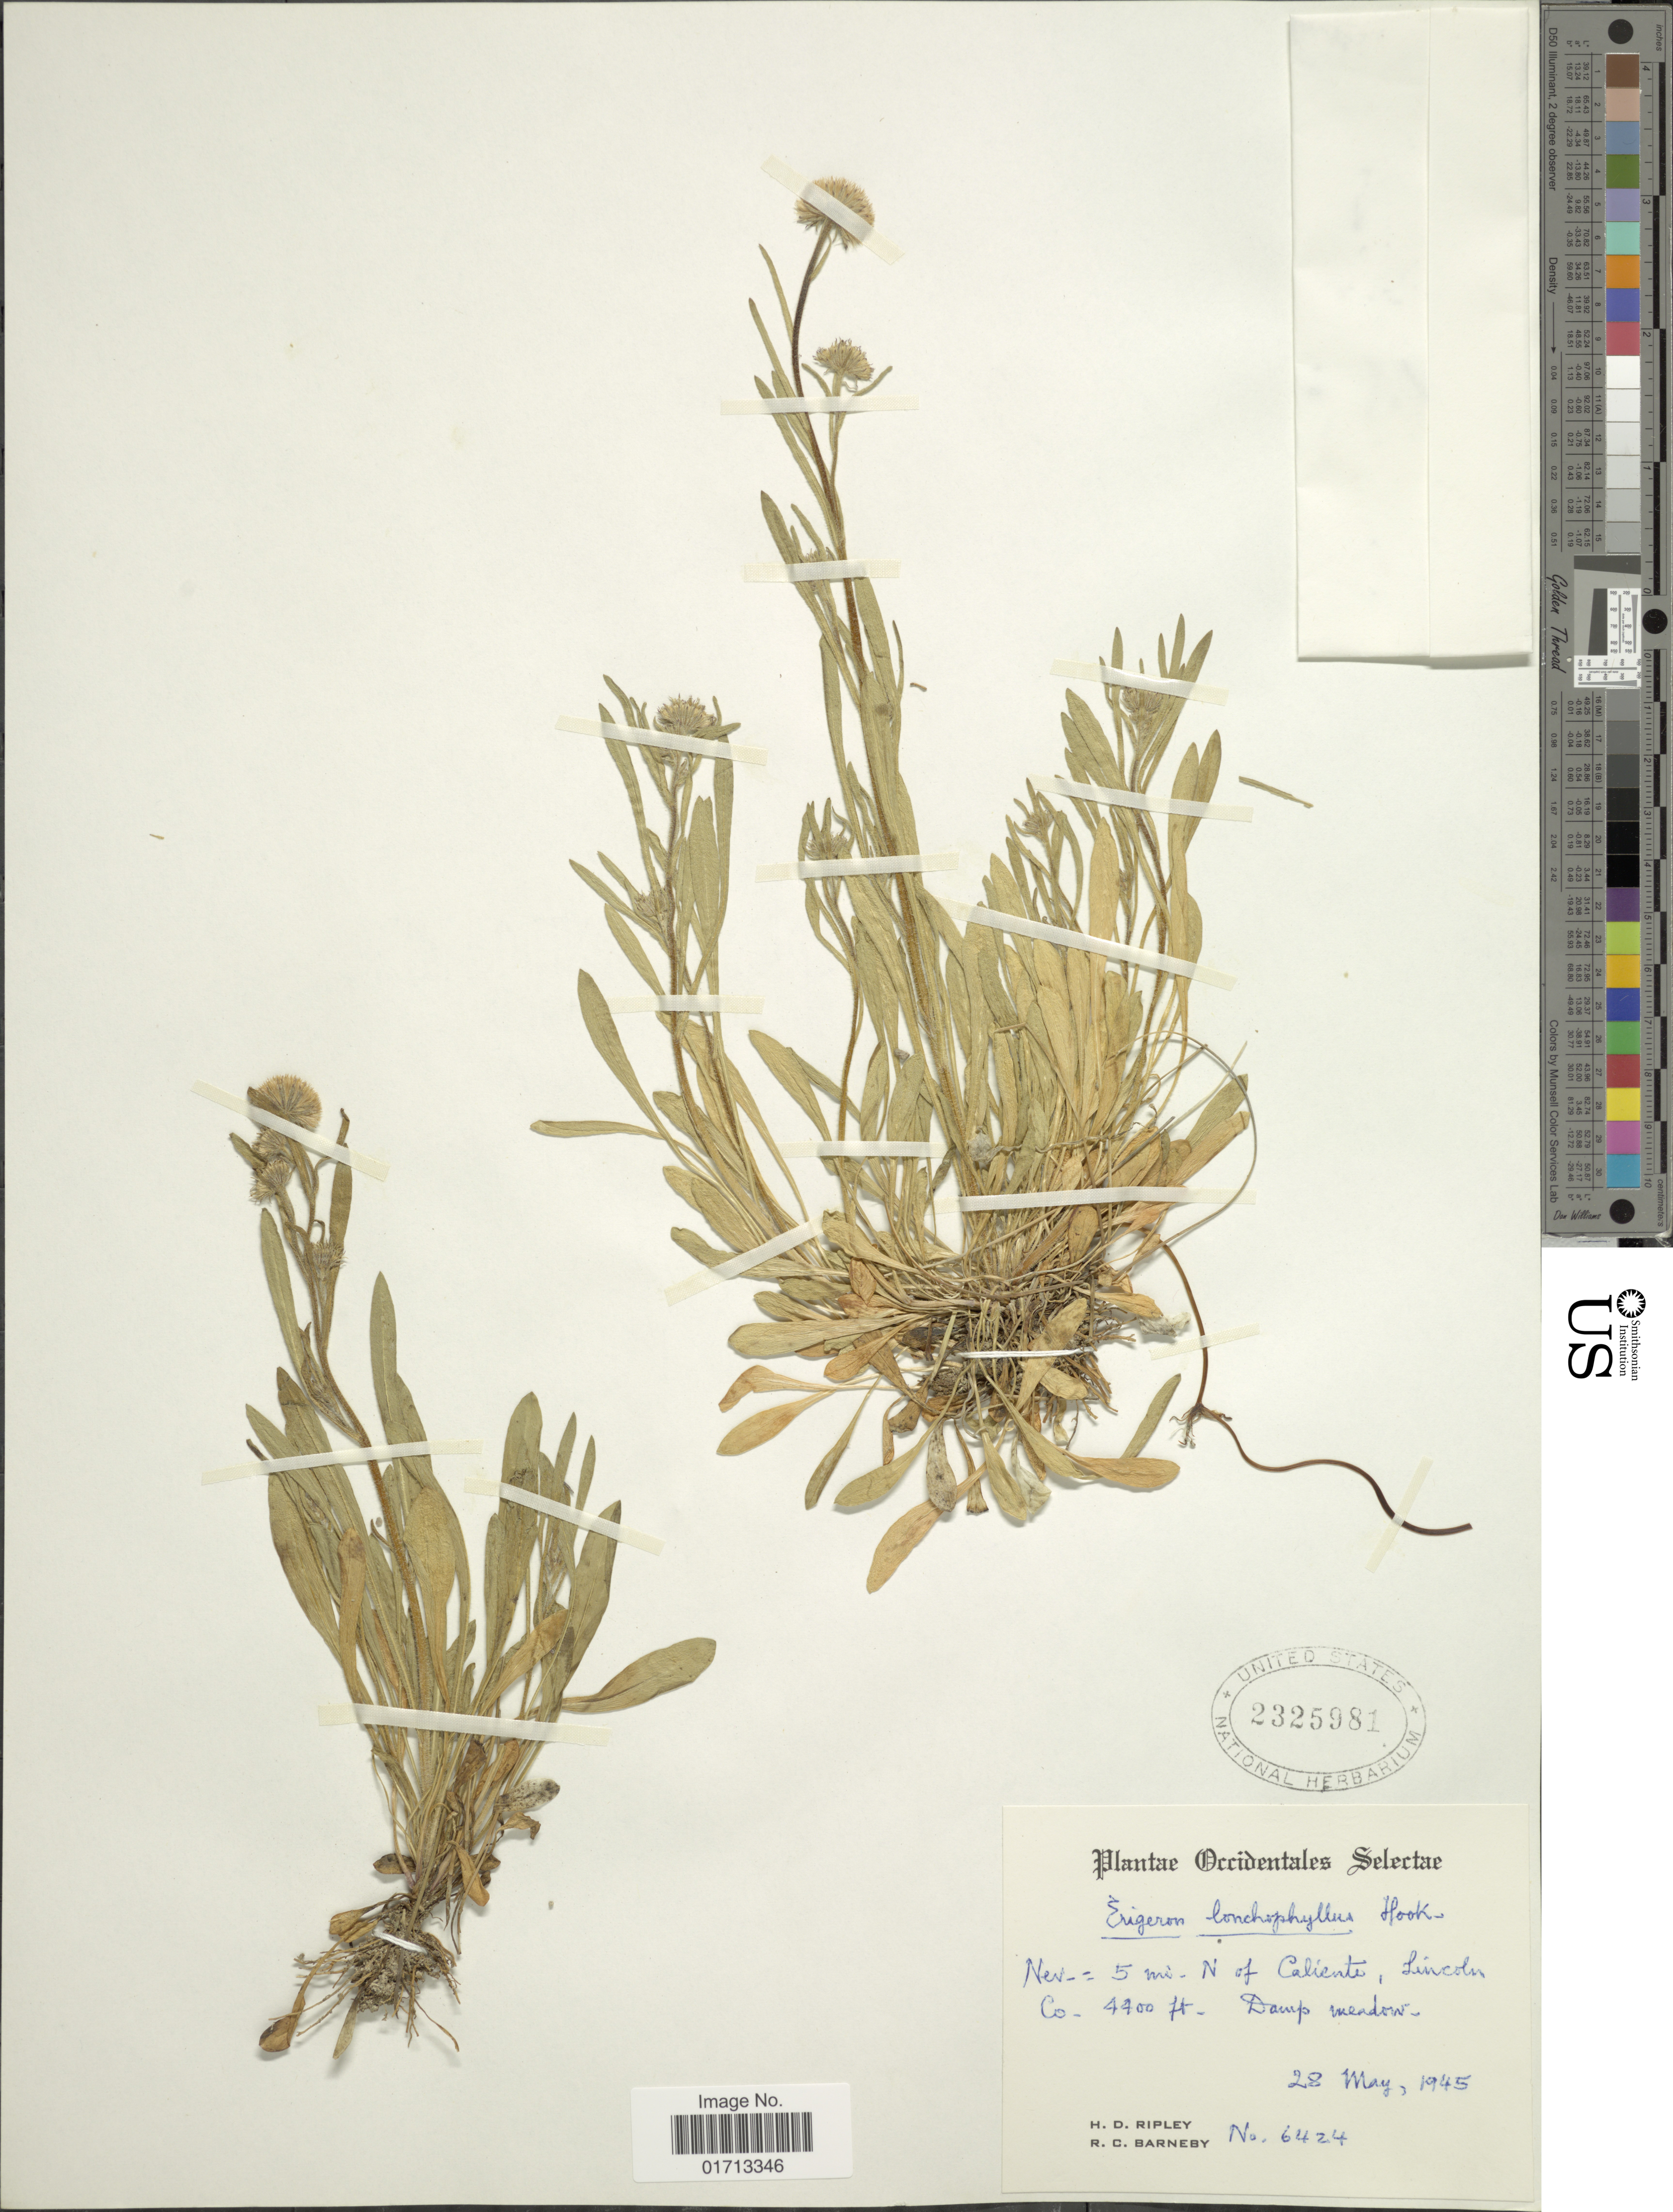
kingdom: Plantae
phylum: Tracheophyta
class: Magnoliopsida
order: Asterales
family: Asteraceae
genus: Erigeron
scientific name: Erigeron lonchophyllus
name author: Hook.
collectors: H. Ripley & R. C. Barneby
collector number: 6424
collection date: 1945-05-28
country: United States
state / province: Nevada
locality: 5 mi. N of Calienta, Lincoln Co.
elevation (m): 1341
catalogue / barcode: US 2325981